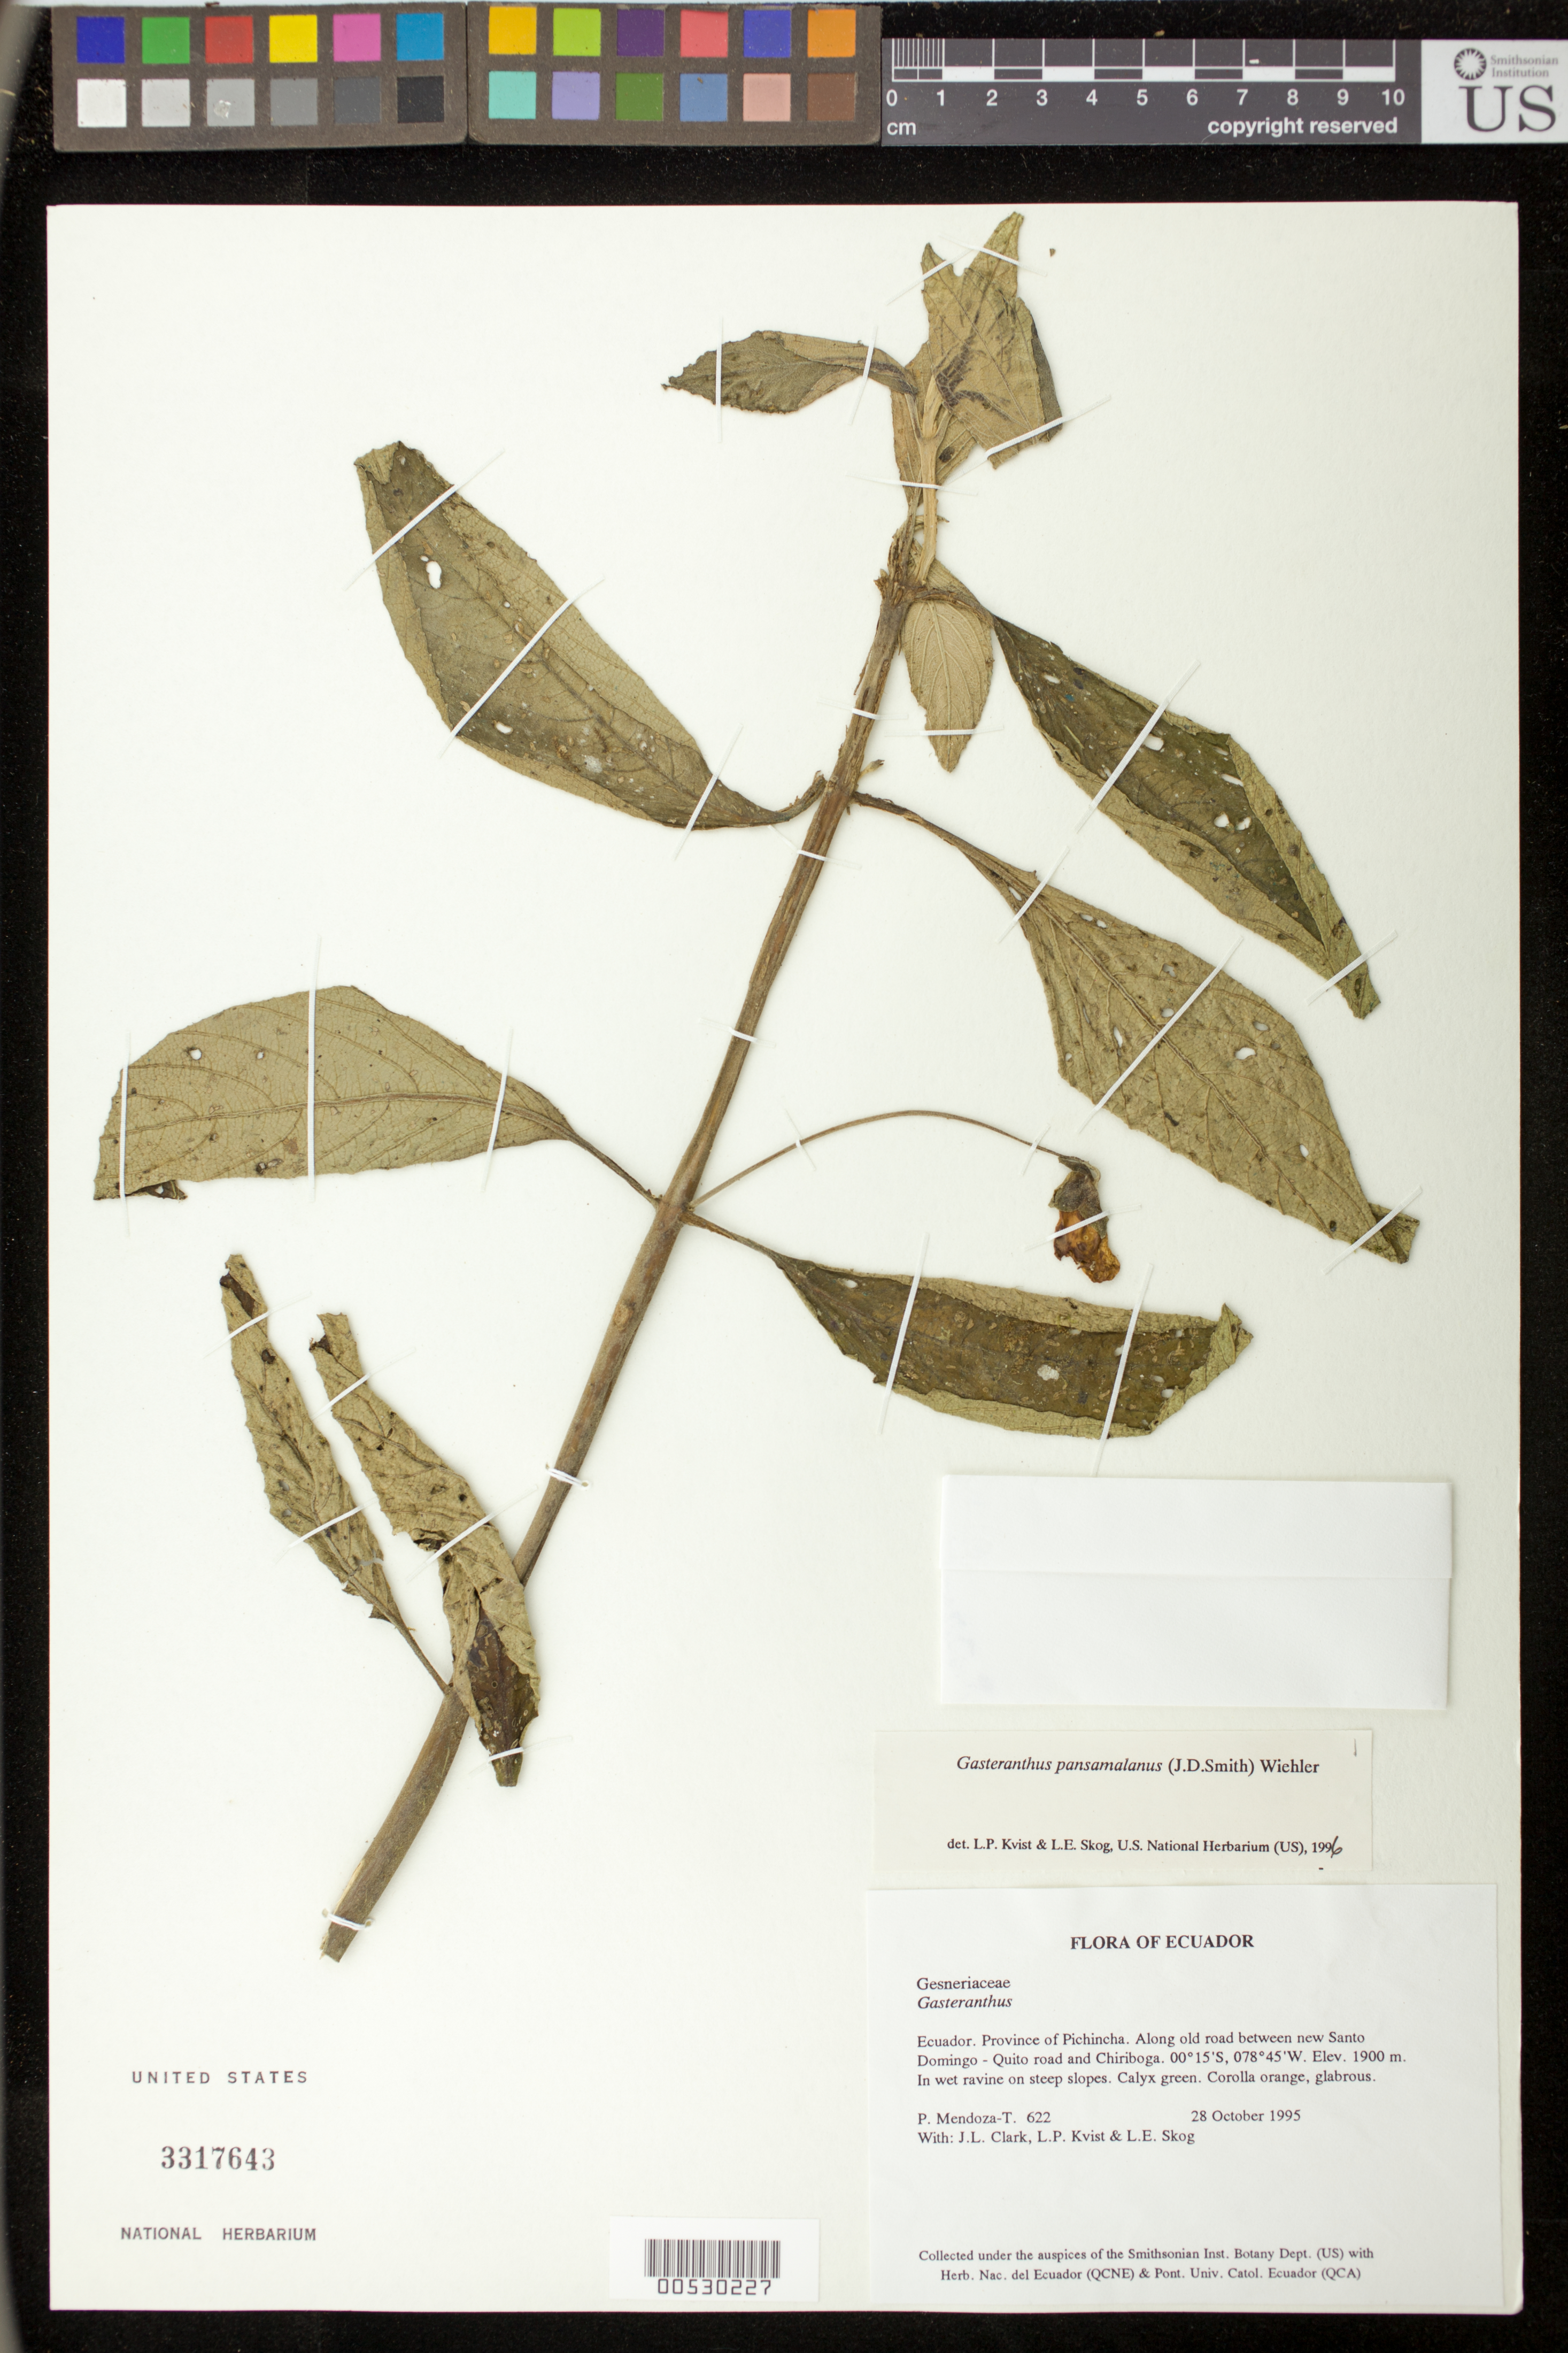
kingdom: Plantae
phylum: Tracheophyta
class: Magnoliopsida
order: Lamiales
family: Gesneriaceae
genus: Gasteranthus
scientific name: Gasteranthus pansamalanus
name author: (Donn. Sm.) Wiehler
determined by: Skog, Laurence E.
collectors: P. Mendoza-T., J. L. Clark, L. P. Kvist & L. E. Skog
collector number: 622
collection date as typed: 28 Oct 1995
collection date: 1995-10-28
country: Ecuador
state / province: Pichincha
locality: Along old road between new Santo Domingo - Quito road and Chiriboga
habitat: In wet ravine on steep slopes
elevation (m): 1900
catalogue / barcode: US 3317643